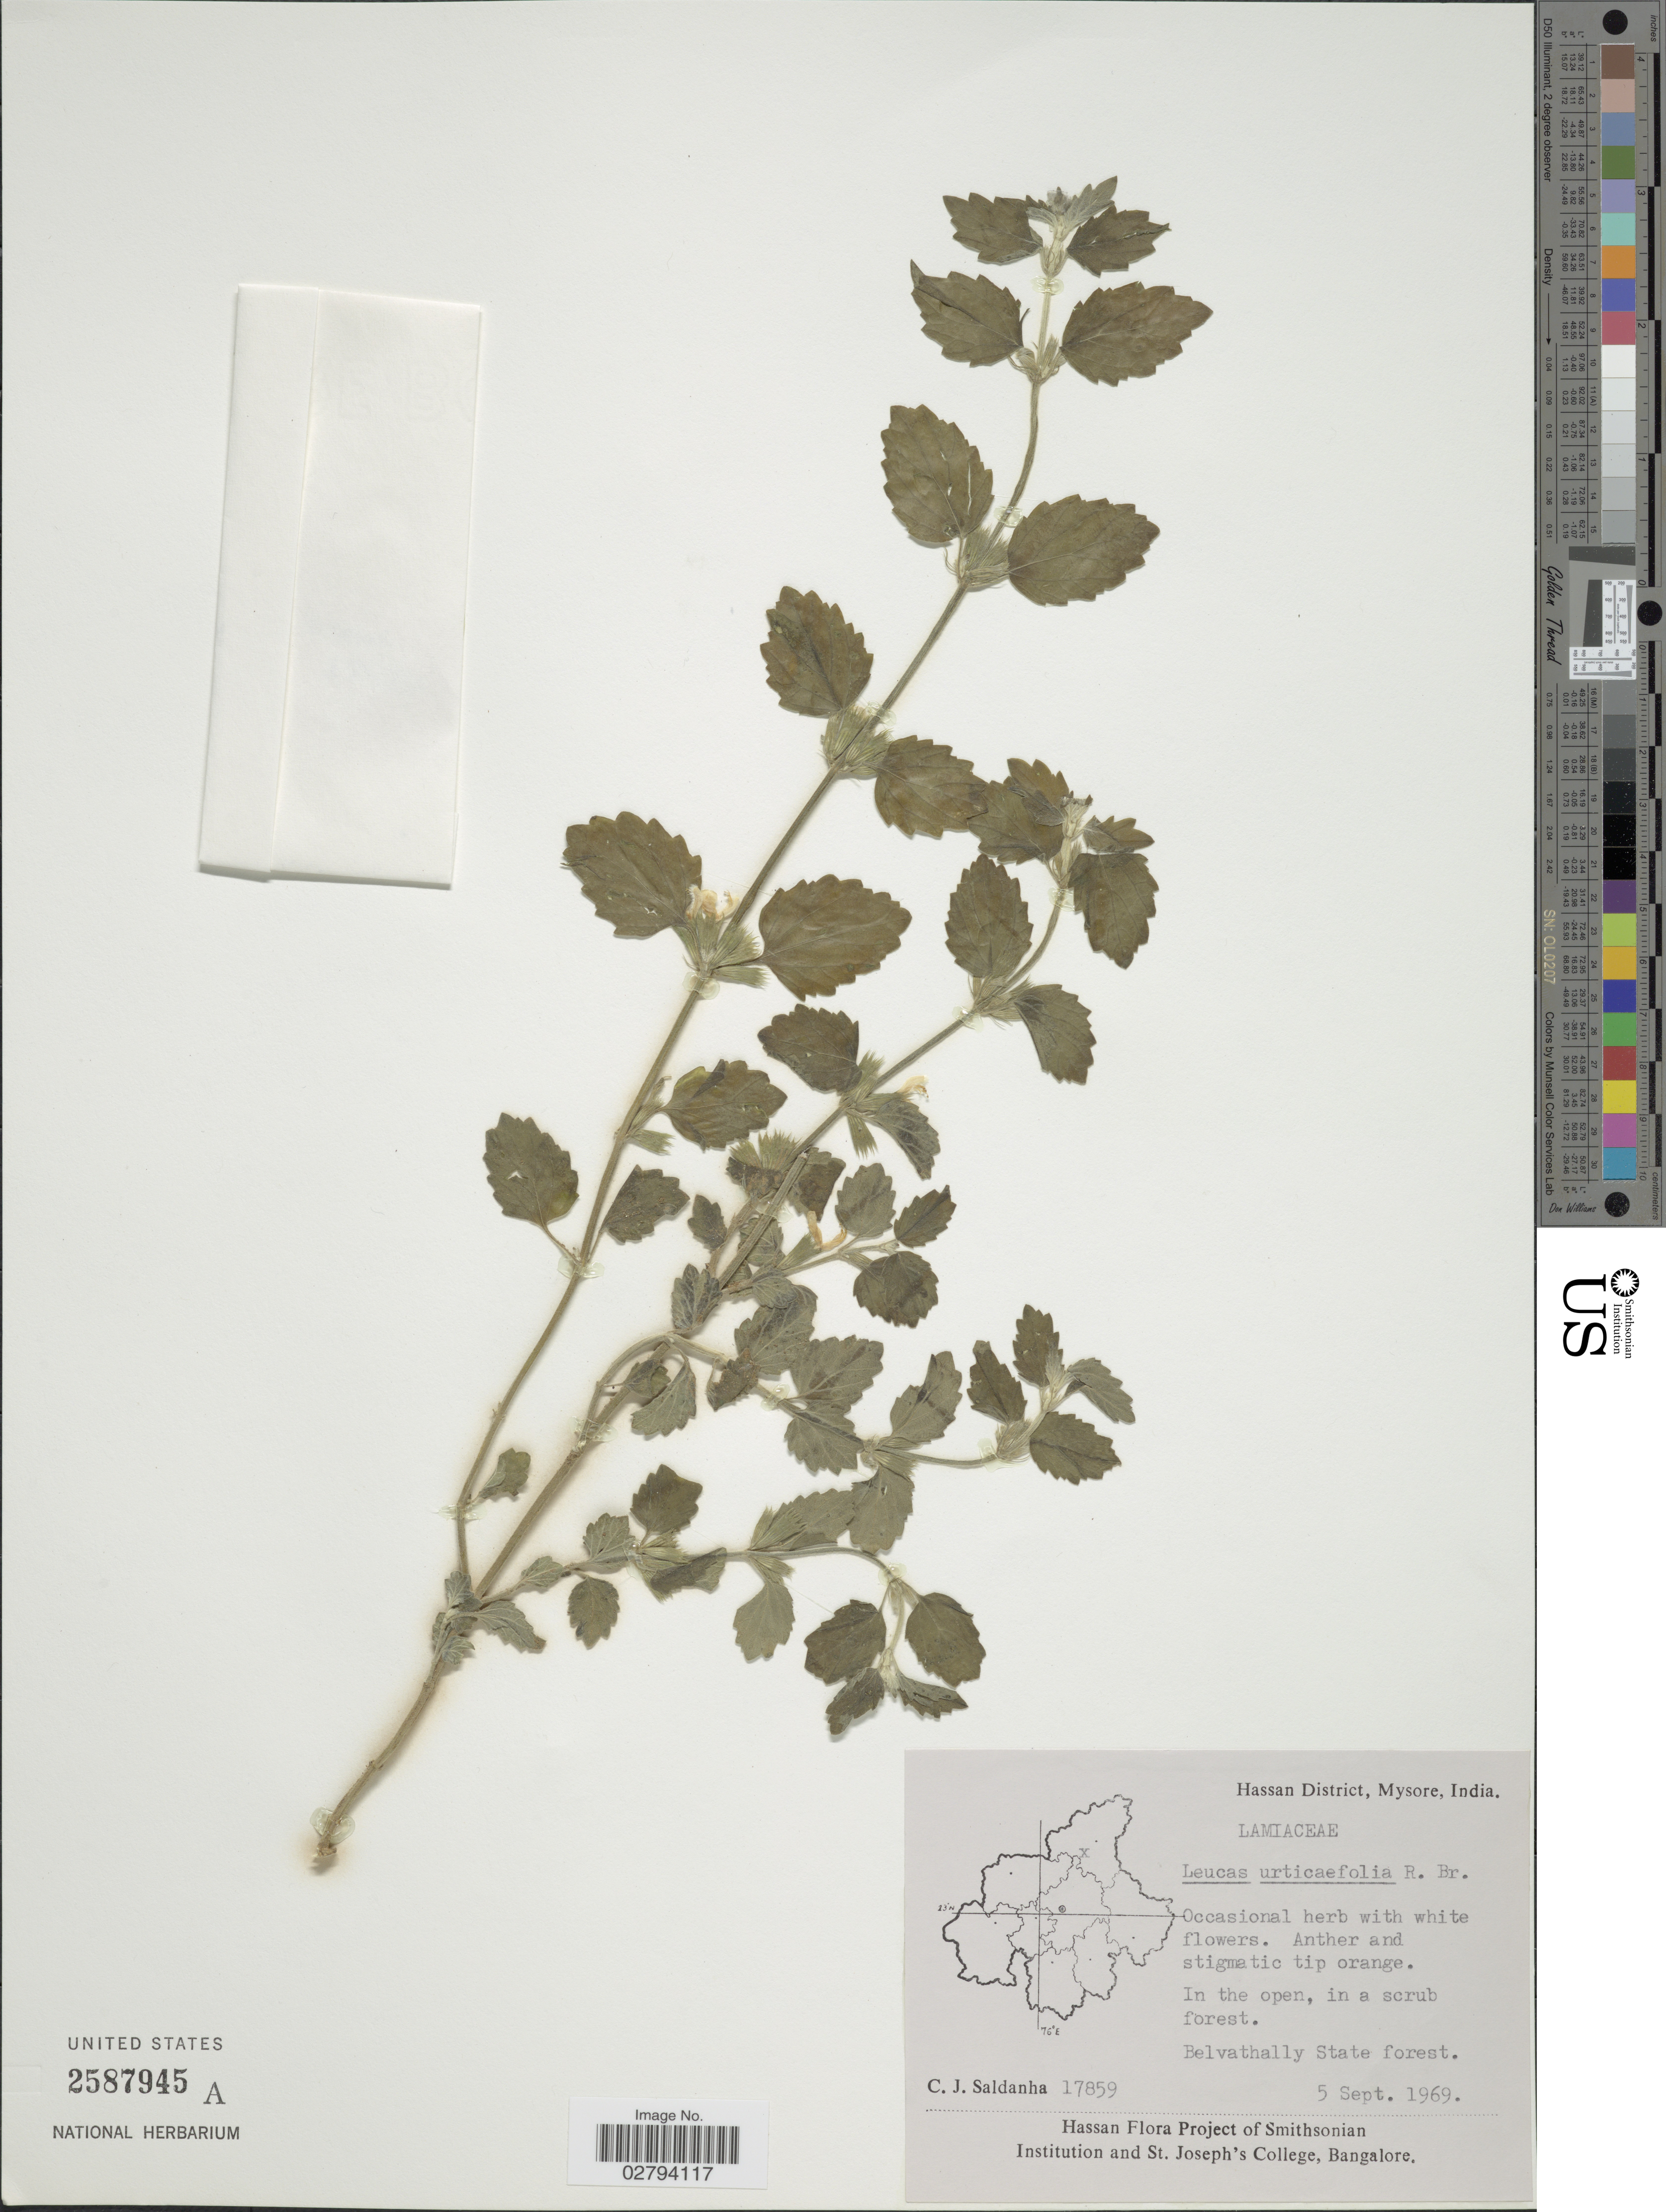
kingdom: Plantae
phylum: Tracheophyta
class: Magnoliopsida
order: Lamiales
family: Lamiaceae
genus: Leucas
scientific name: Leucas urticifolia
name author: (Vahl) Sm.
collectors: C. J. Saldanha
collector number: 17859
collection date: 1969-09-05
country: India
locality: Hassan District, Mysore, India, Belvathally State forest.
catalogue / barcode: US 2587945A